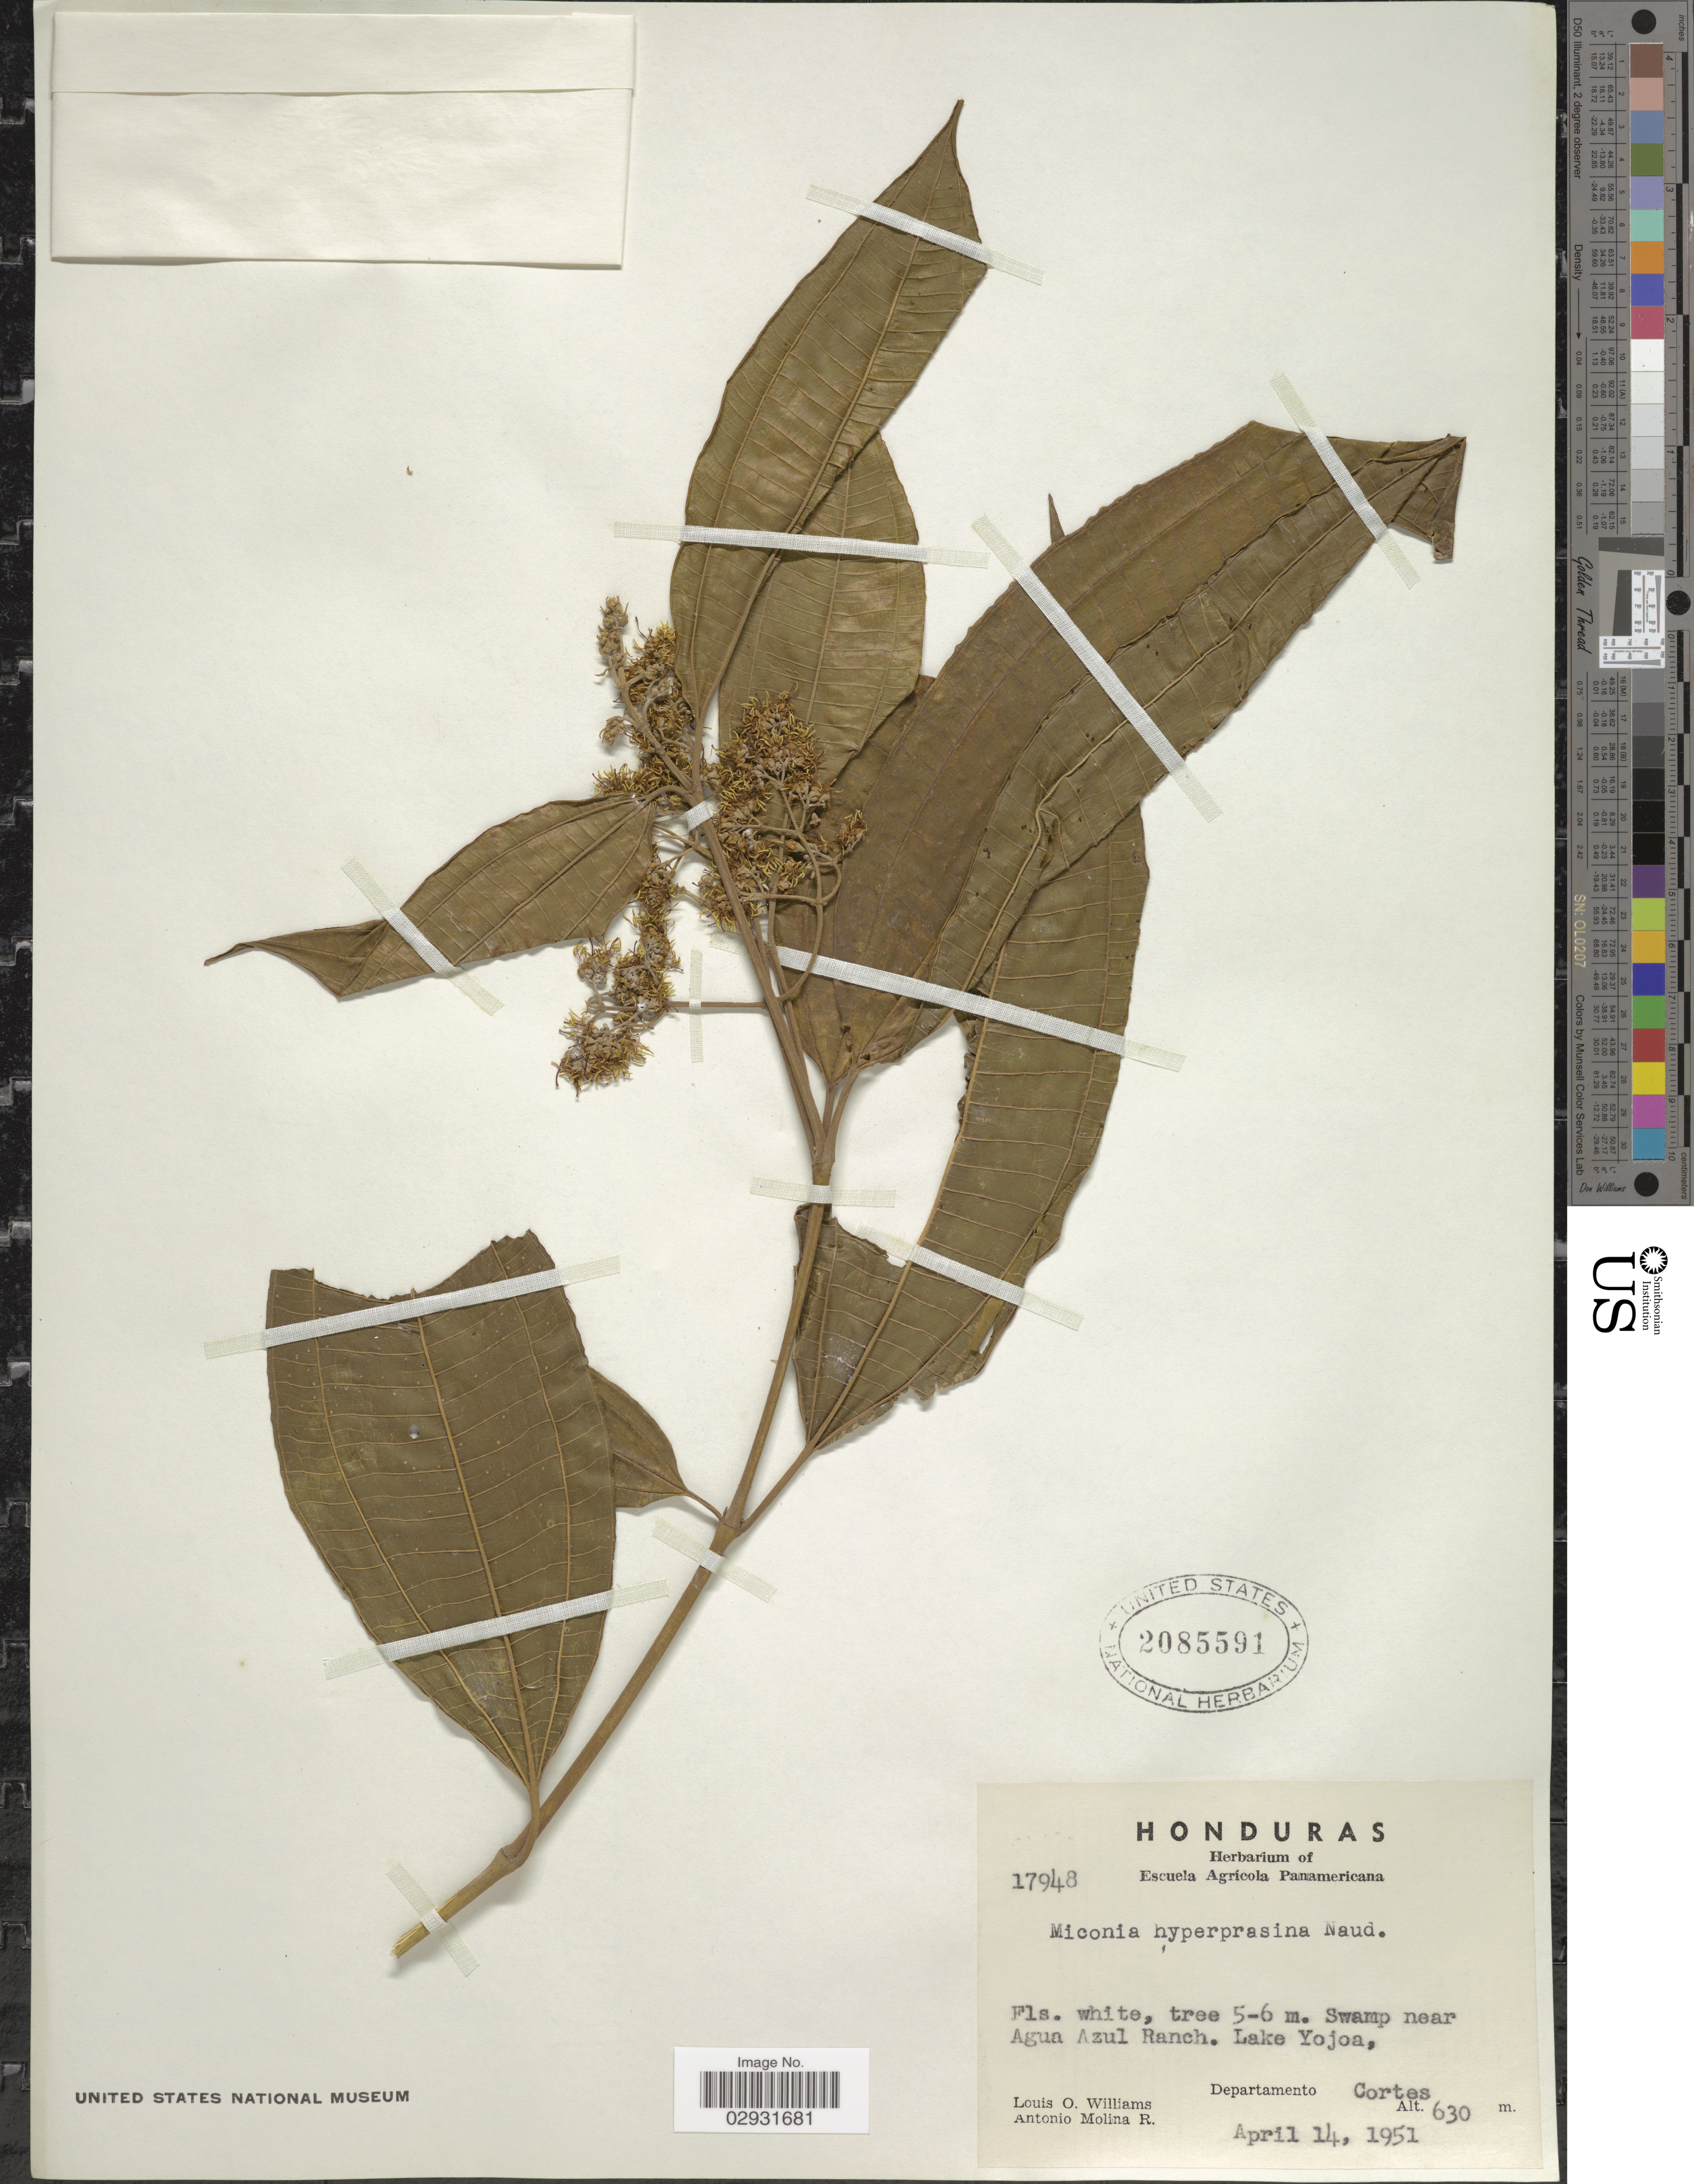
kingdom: Plantae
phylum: Tracheophyta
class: Magnoliopsida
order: Myrtales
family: Melastomataceae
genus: Miconia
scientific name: Miconia affinis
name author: DC.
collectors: L. O. Williams & A. Molina R.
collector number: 17948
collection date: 1951-04-14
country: Honduras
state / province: Cortés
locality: Swamp near Agua Azul Ranch. Lake Yojoa, Departamento Cortes.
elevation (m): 630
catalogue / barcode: US 2085591